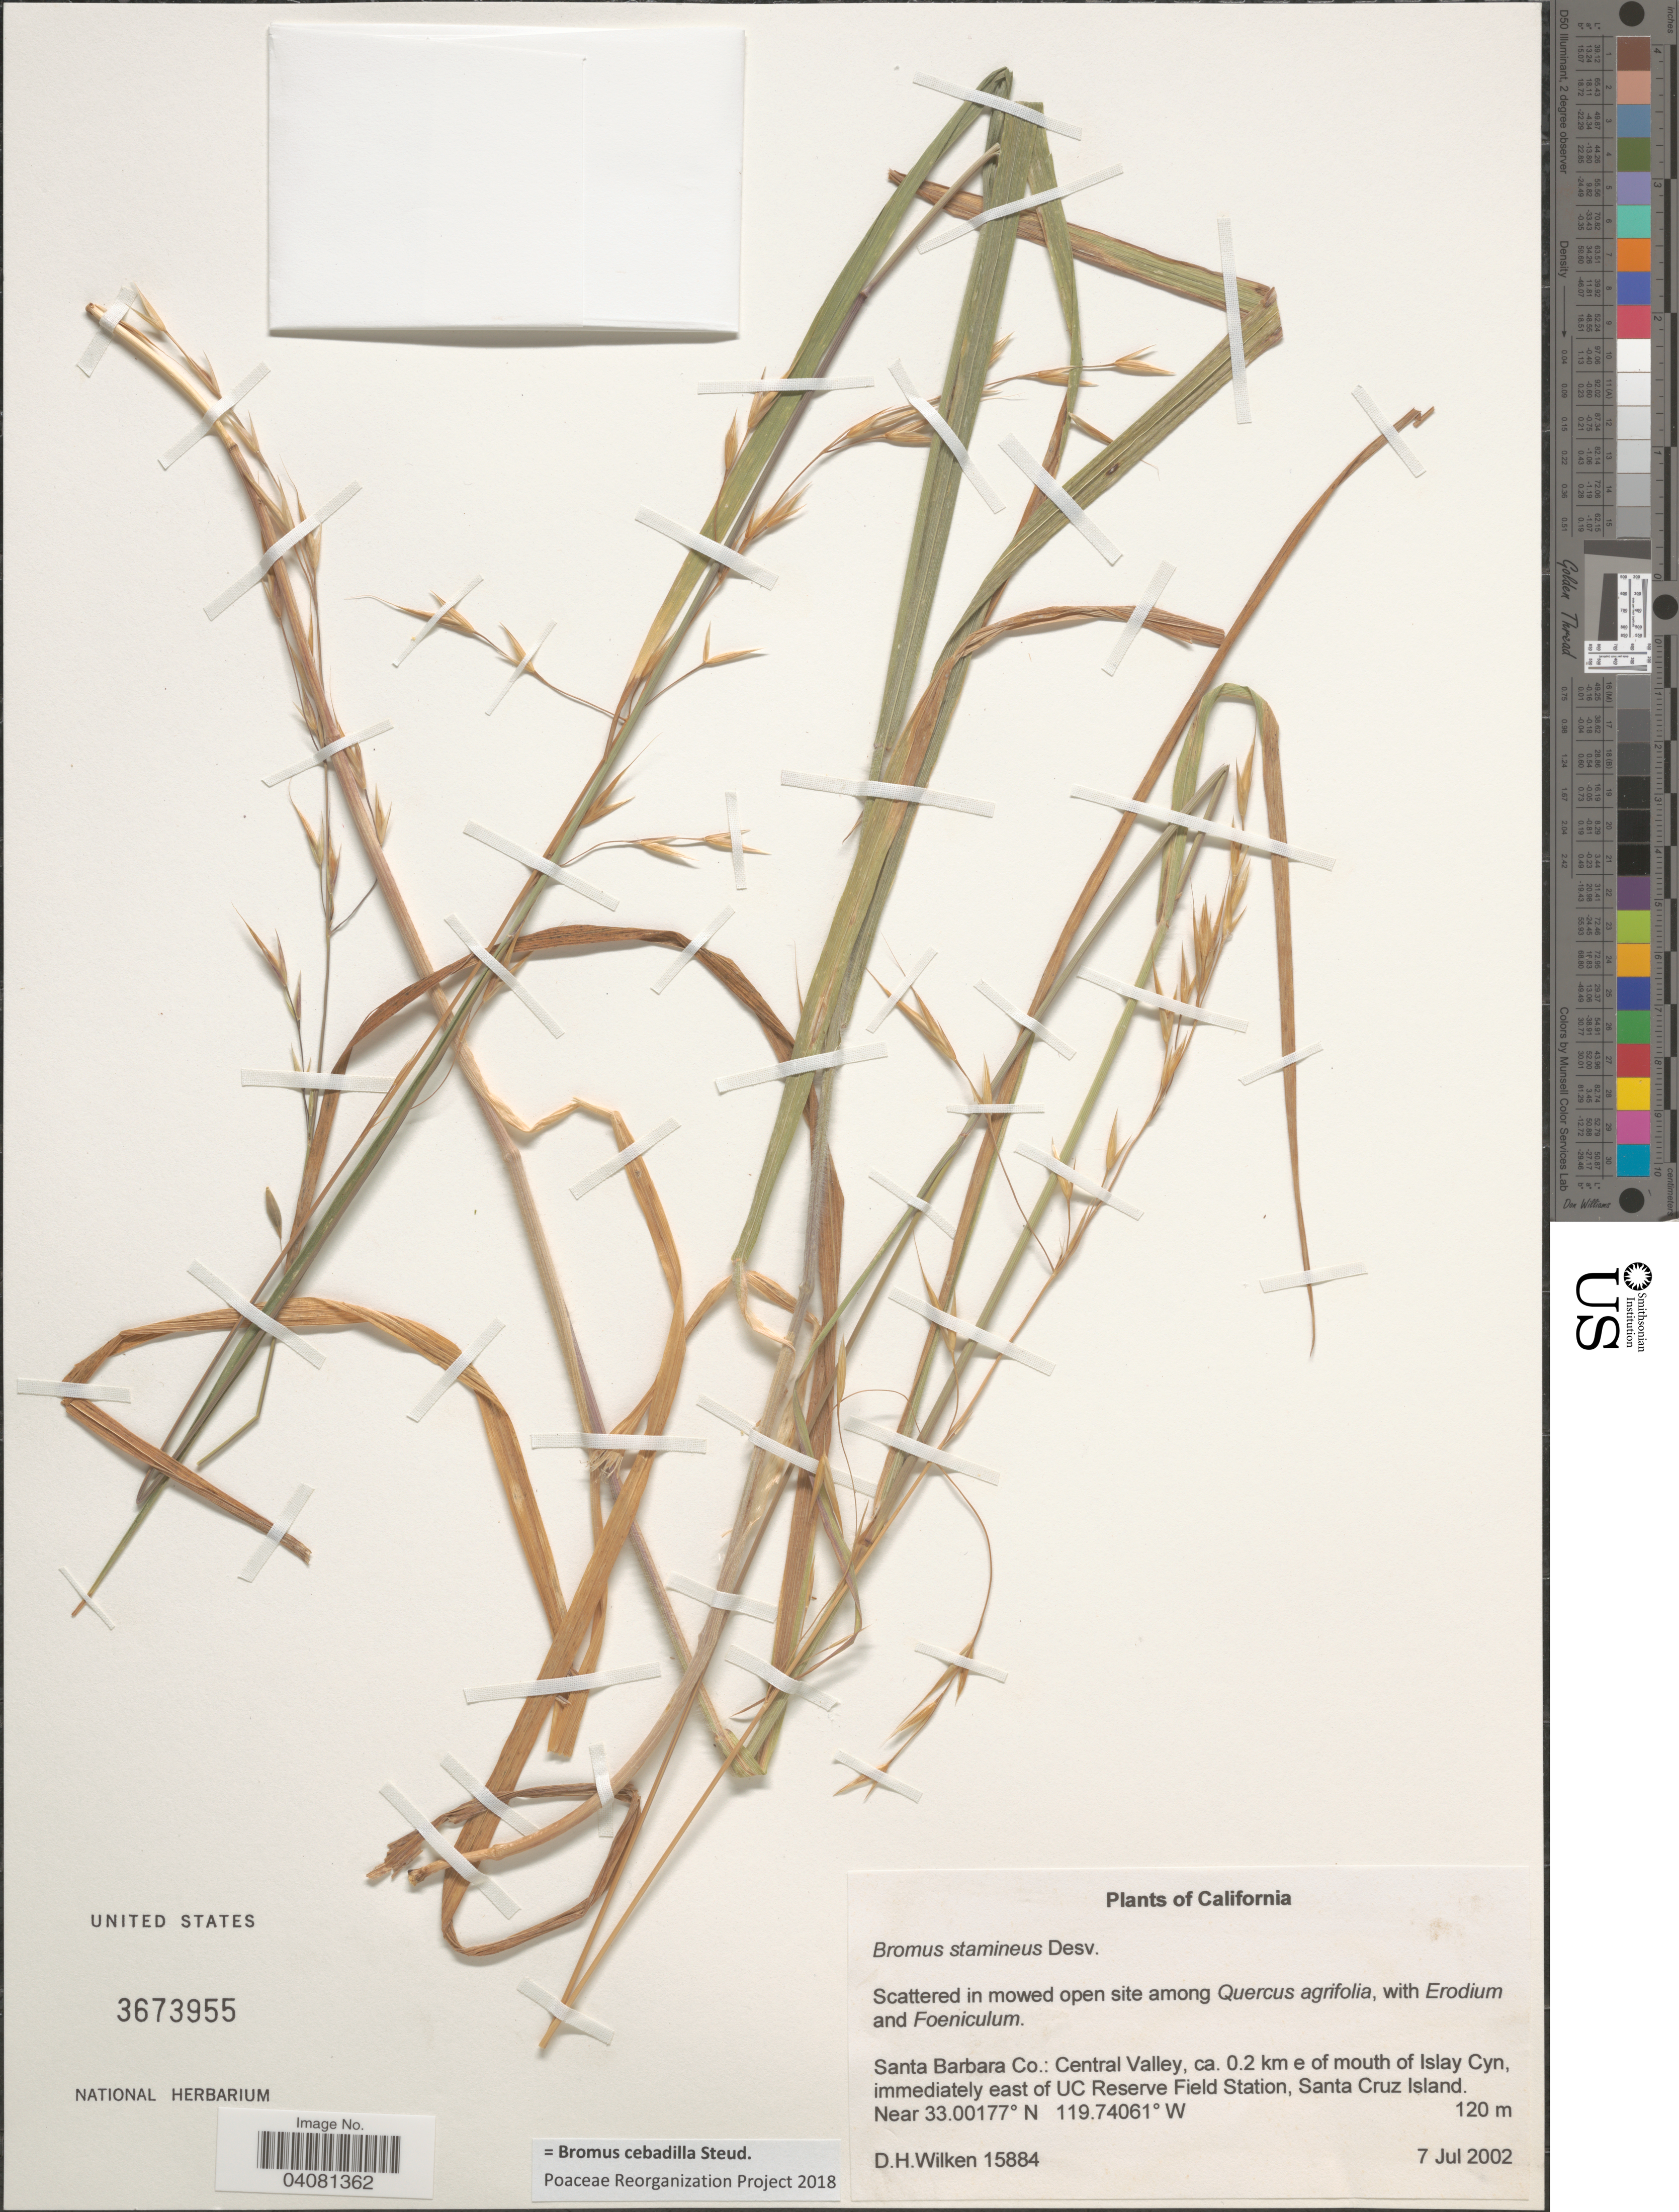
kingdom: Plantae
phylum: Tracheophyta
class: Liliopsida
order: Poales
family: Poaceae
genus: Bromus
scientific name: Bromus cebadilla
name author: Steud.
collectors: D. Wilken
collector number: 15884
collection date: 2002-07-07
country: United States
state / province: California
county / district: Santa Barbara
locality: Scattered in mowed open site. Santa Barbara Co.: Central Valley, ca. 0.2 km e of mouth of Islay Cyn, immediately east of UC Reserve Field Station, Santa Cruz Island.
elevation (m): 120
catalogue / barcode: US 3673955